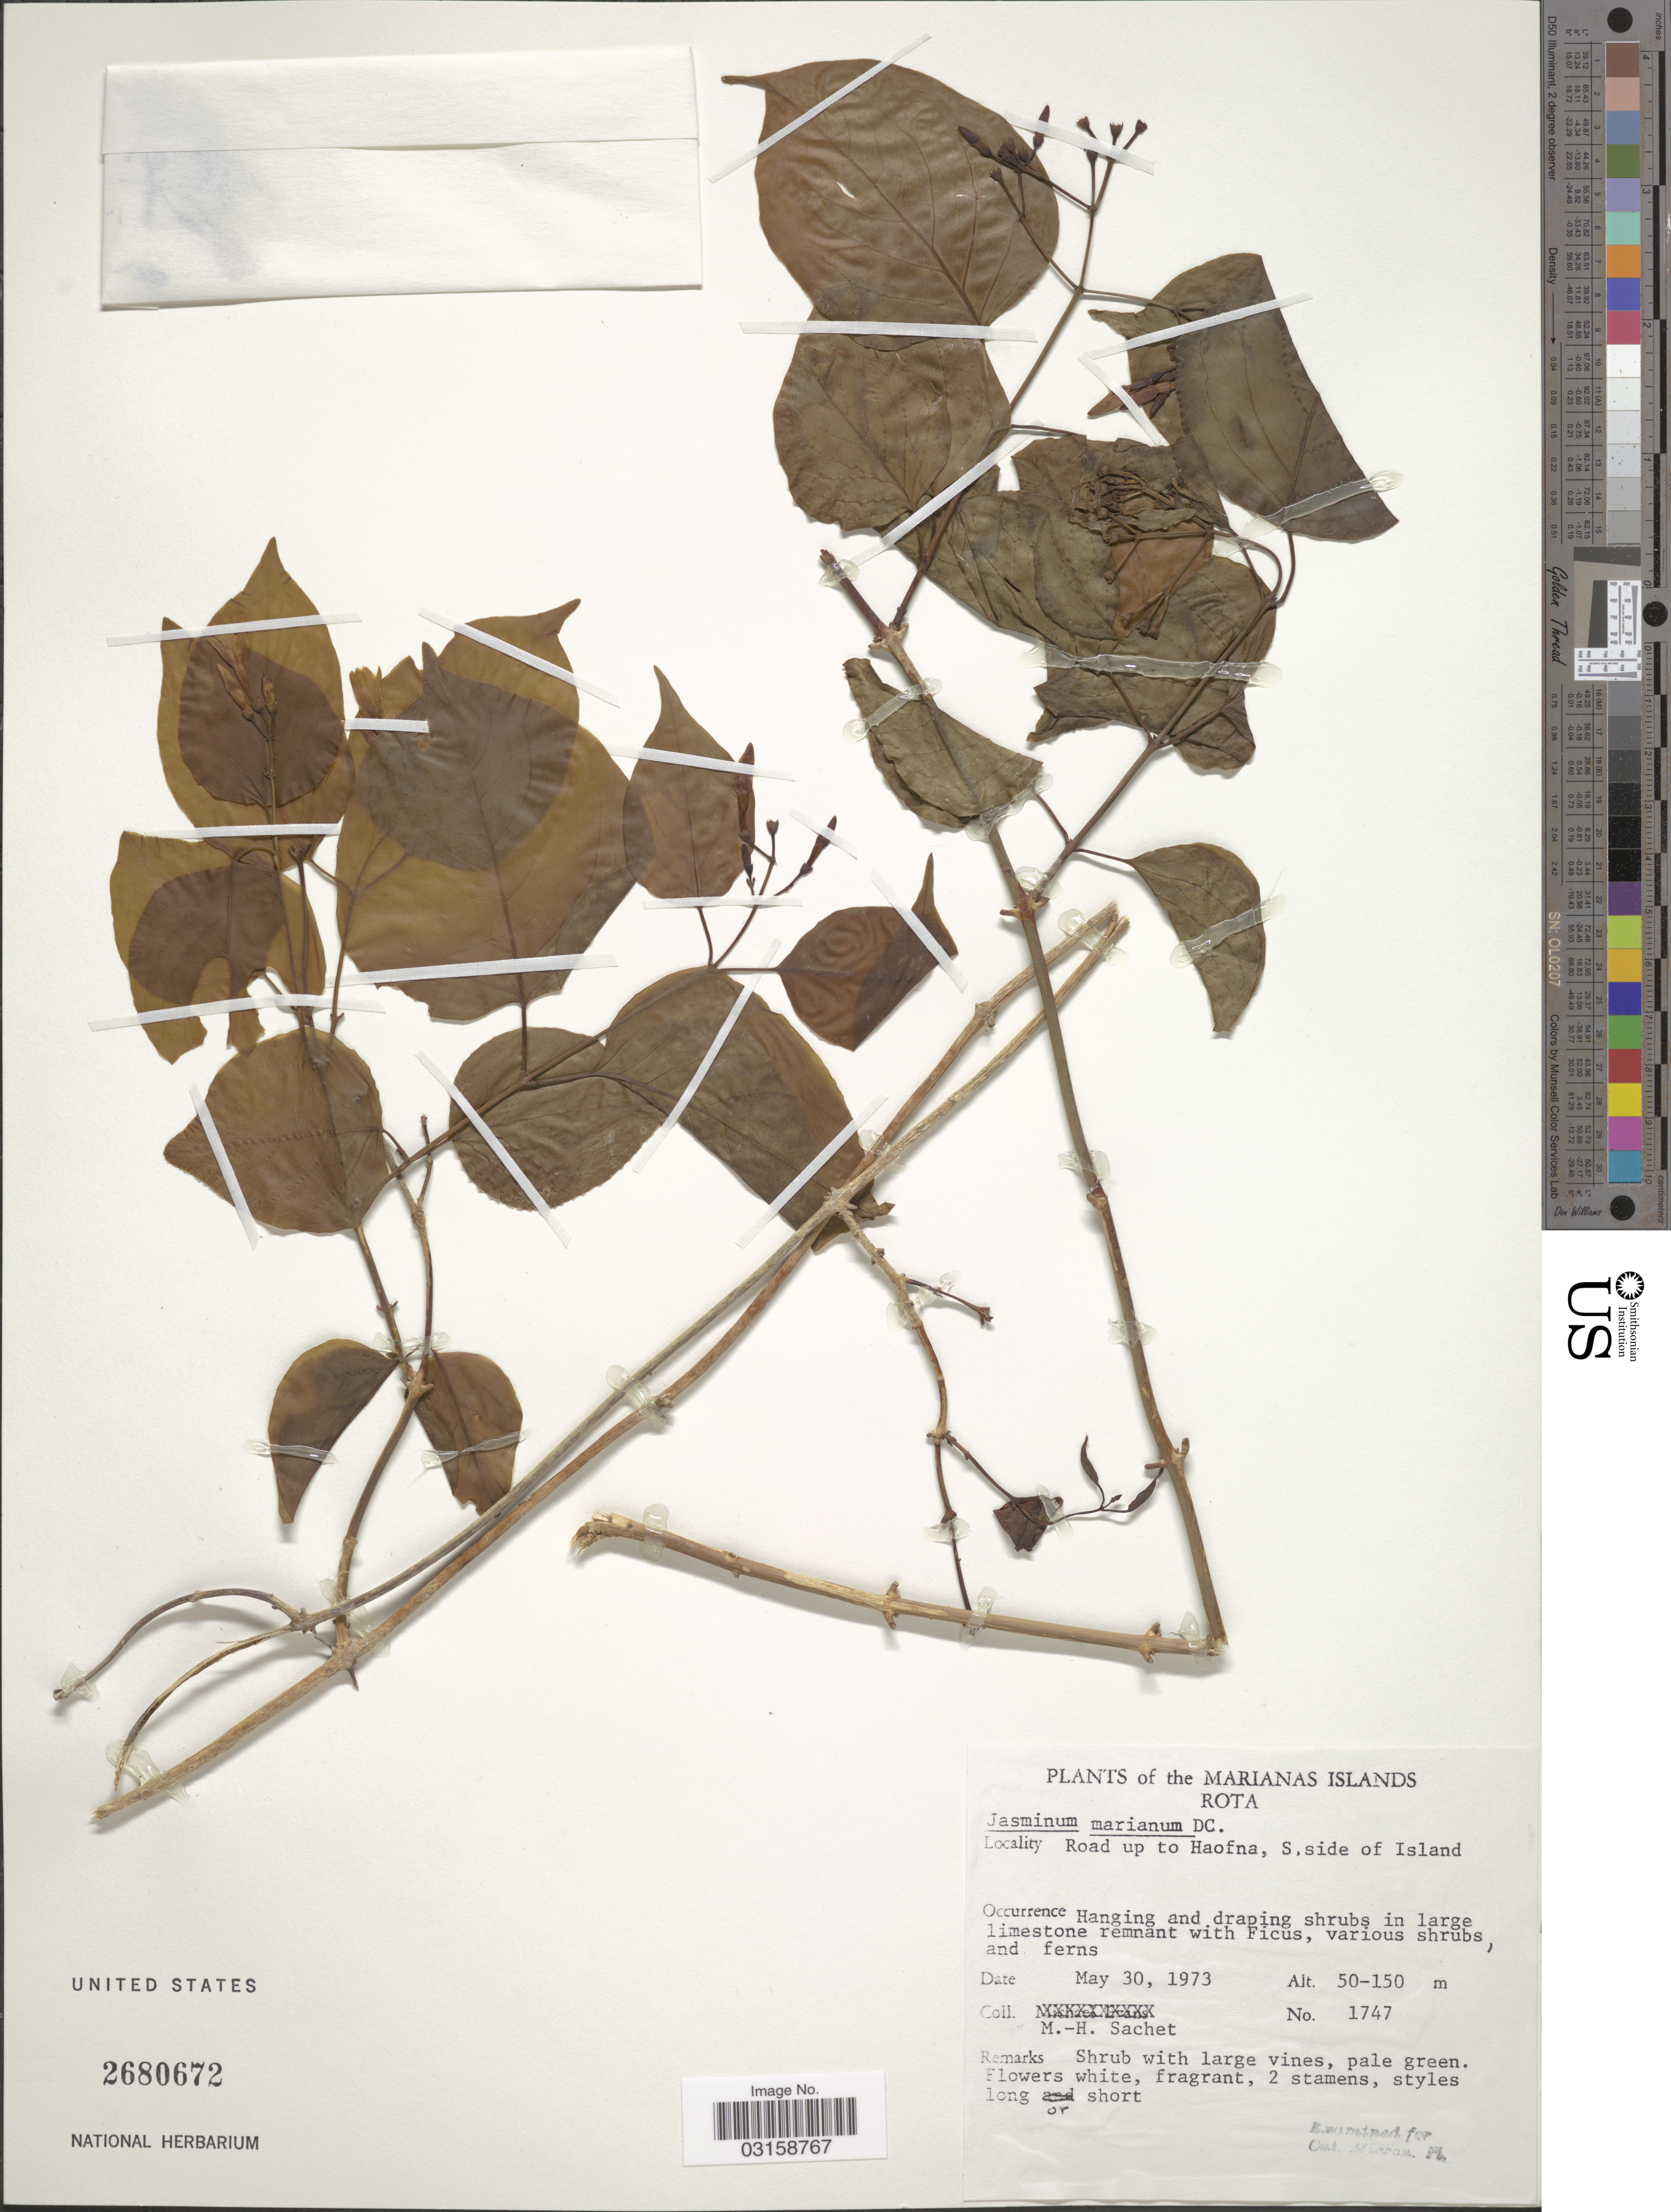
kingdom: Plantae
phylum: Tracheophyta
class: Magnoliopsida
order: Lamiales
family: Oleaceae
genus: Jasminum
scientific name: Jasminum marianum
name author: DC.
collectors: M.-H. Sachet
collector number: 1747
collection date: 1973-05-30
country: Northern Mariana Islands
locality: Marianas Islands. Rota. Road up to Haofna, S. side of Island.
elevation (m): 50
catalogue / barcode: US 2680672